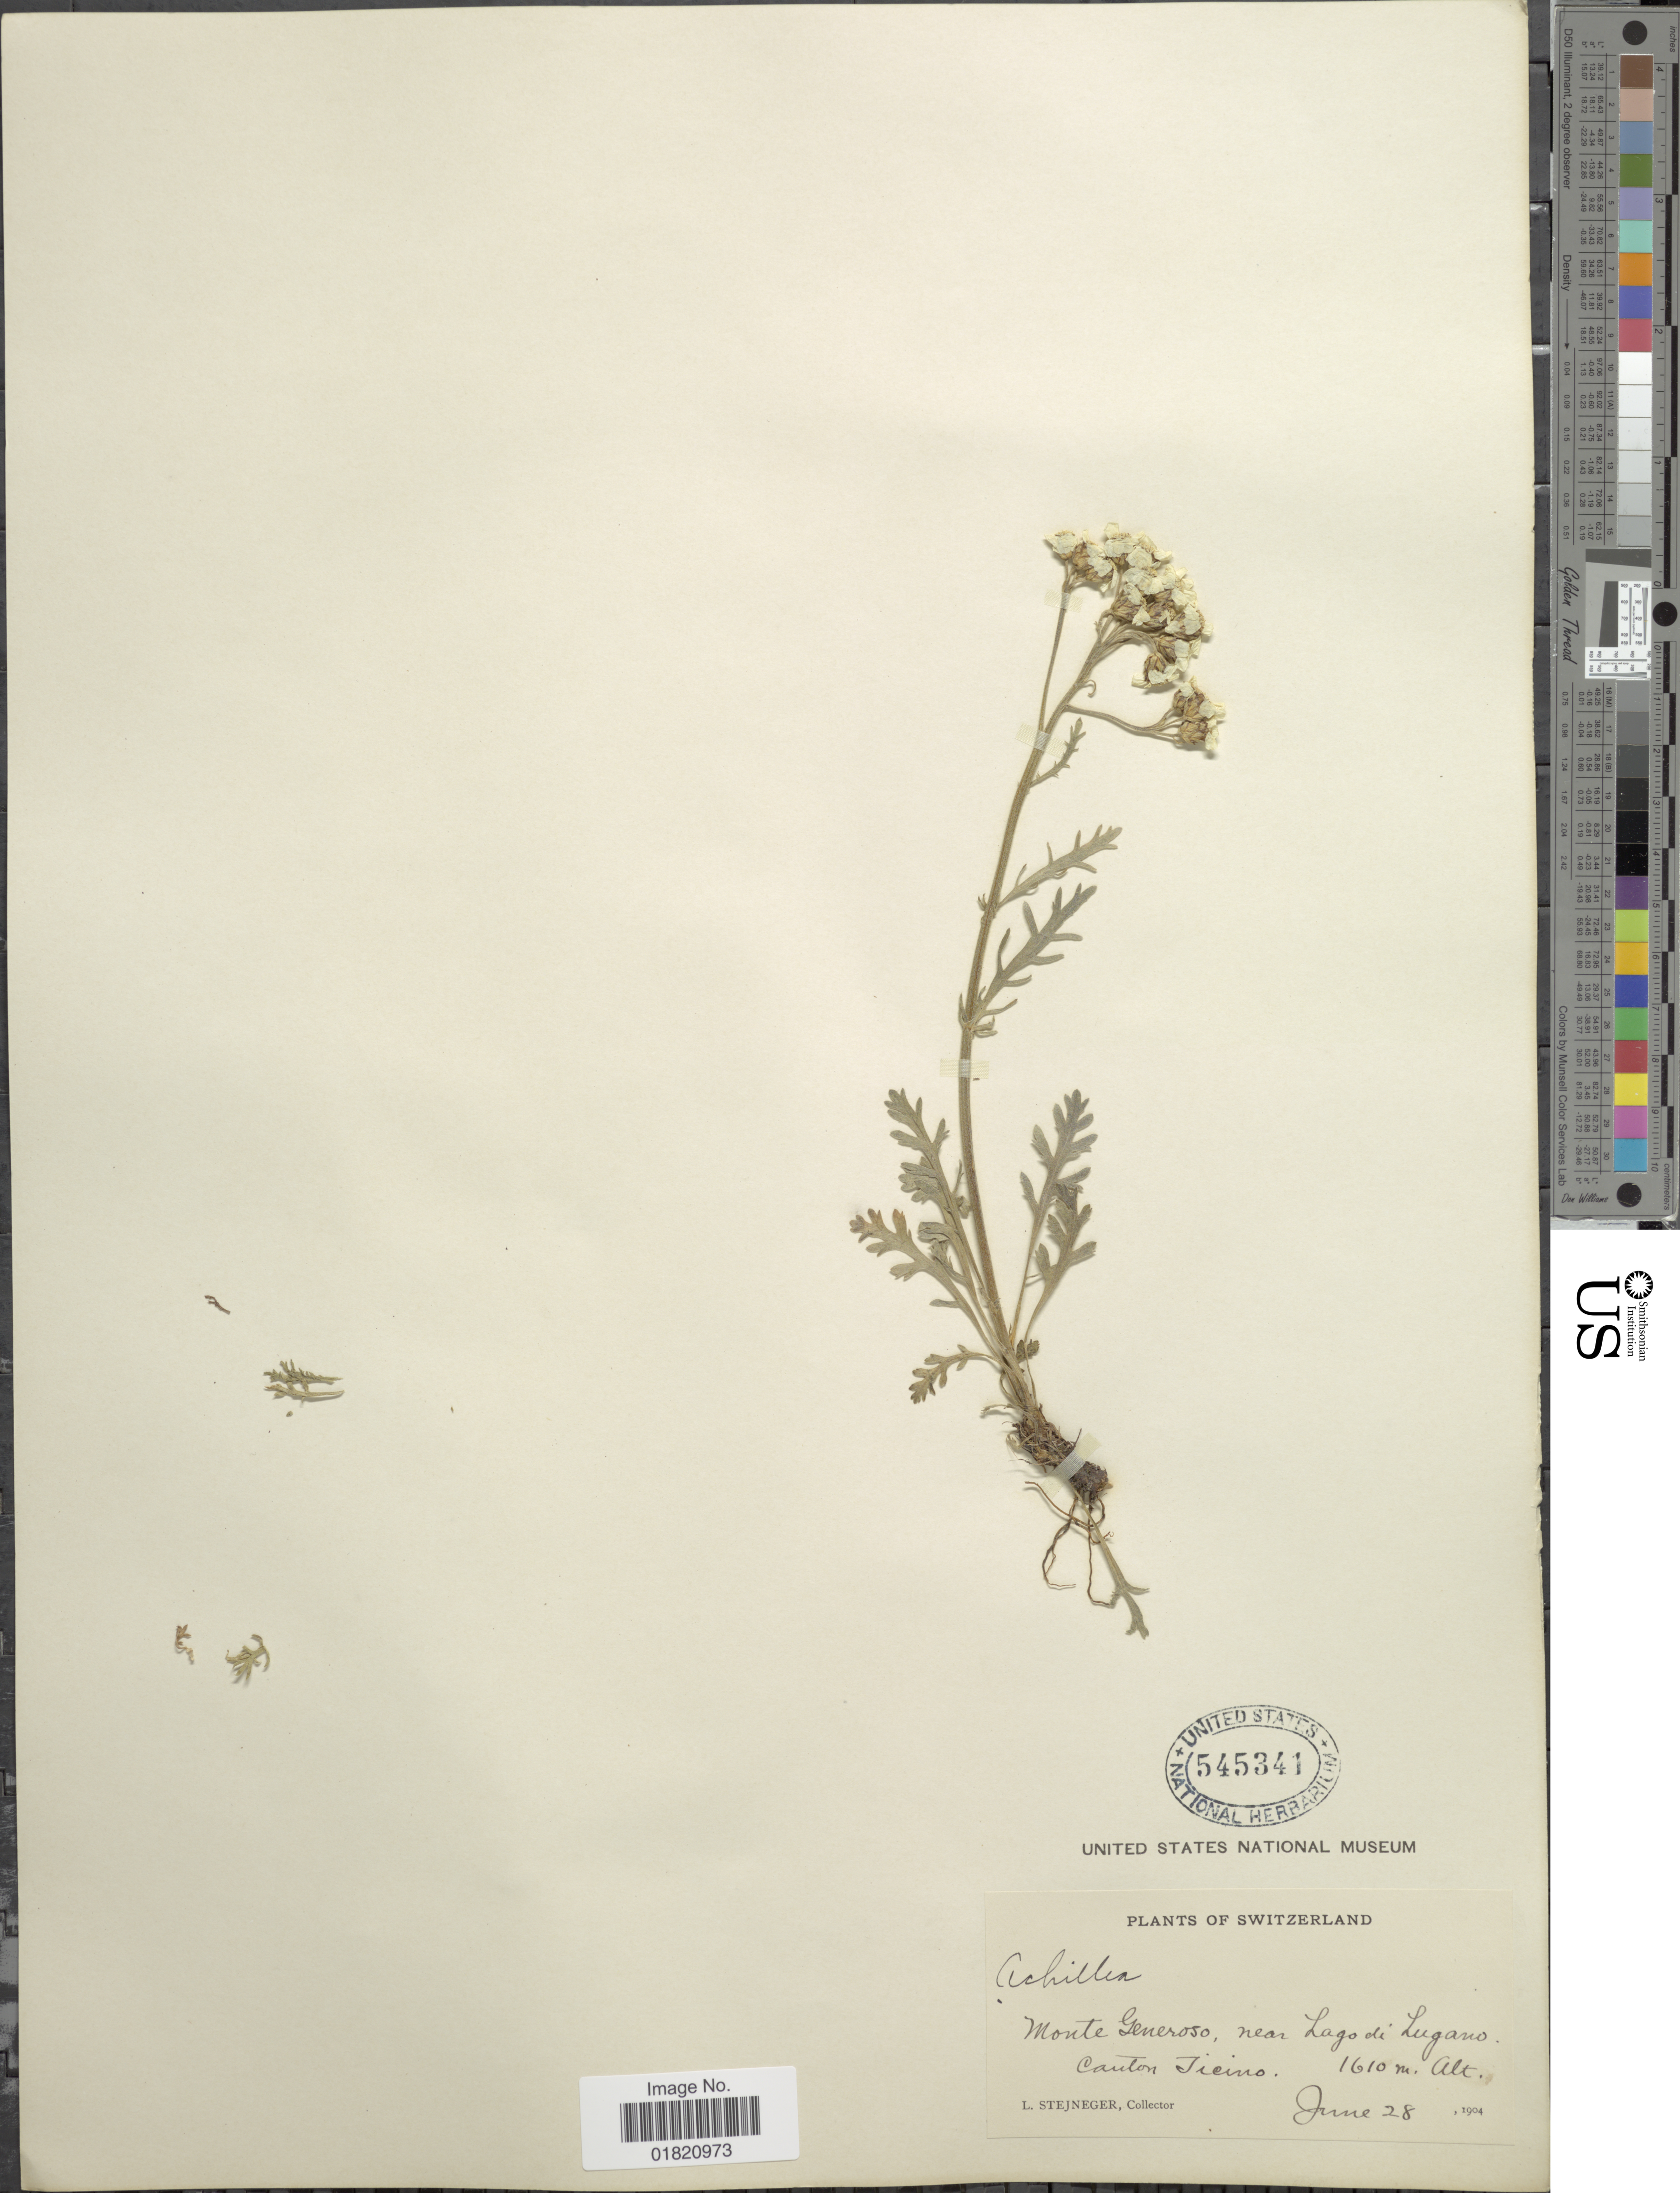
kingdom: Plantae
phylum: Tracheophyta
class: Magnoliopsida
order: Asterales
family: Asteraceae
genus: Achillea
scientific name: Achillea sp.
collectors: L. Stejneger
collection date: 1904-06-28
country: Switzerland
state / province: Ticino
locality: Monte Generoso, near Lago di Lugano. canton Ticino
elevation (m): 1610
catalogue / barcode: US 545341